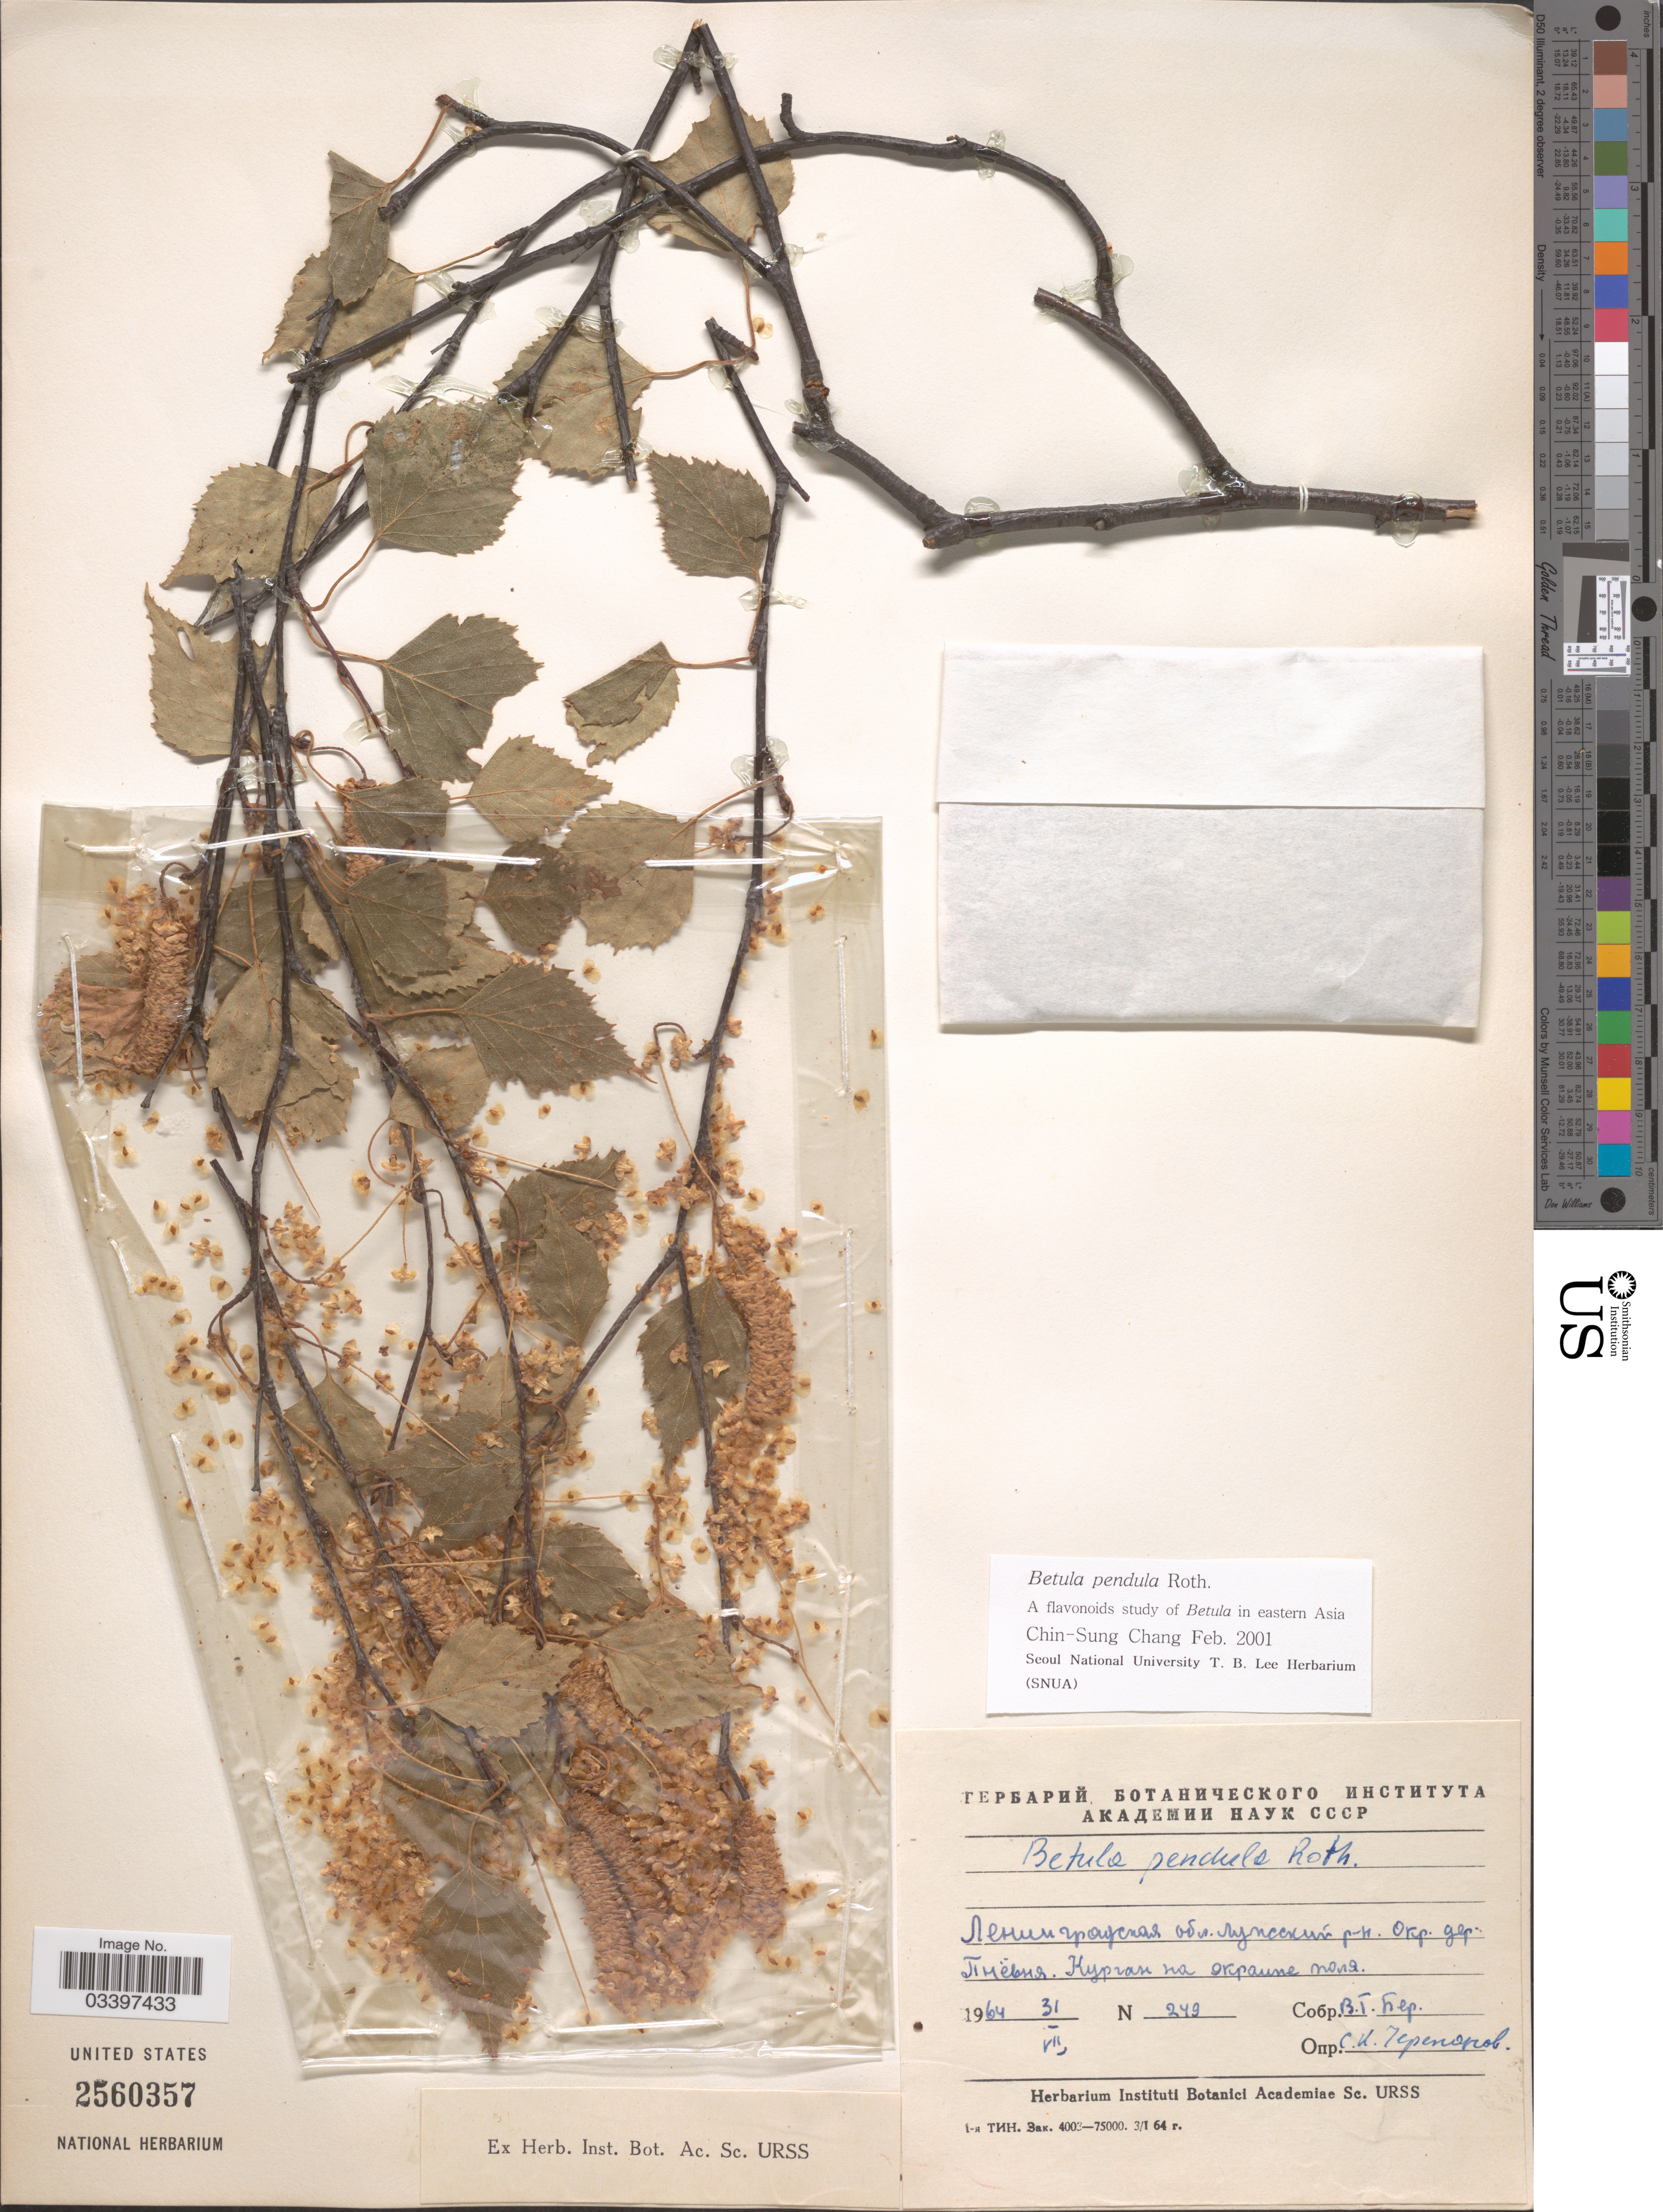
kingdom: Plantae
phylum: Tracheophyta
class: Magnoliopsida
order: Fagales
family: Betulaceae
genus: Betula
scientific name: Betula pendula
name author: Roth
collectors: B. Per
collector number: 249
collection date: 1964-07-31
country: Russian Federation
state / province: Leningrad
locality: Lyzhskiy, Vicinity of village Pnevnya.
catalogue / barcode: US 2560357